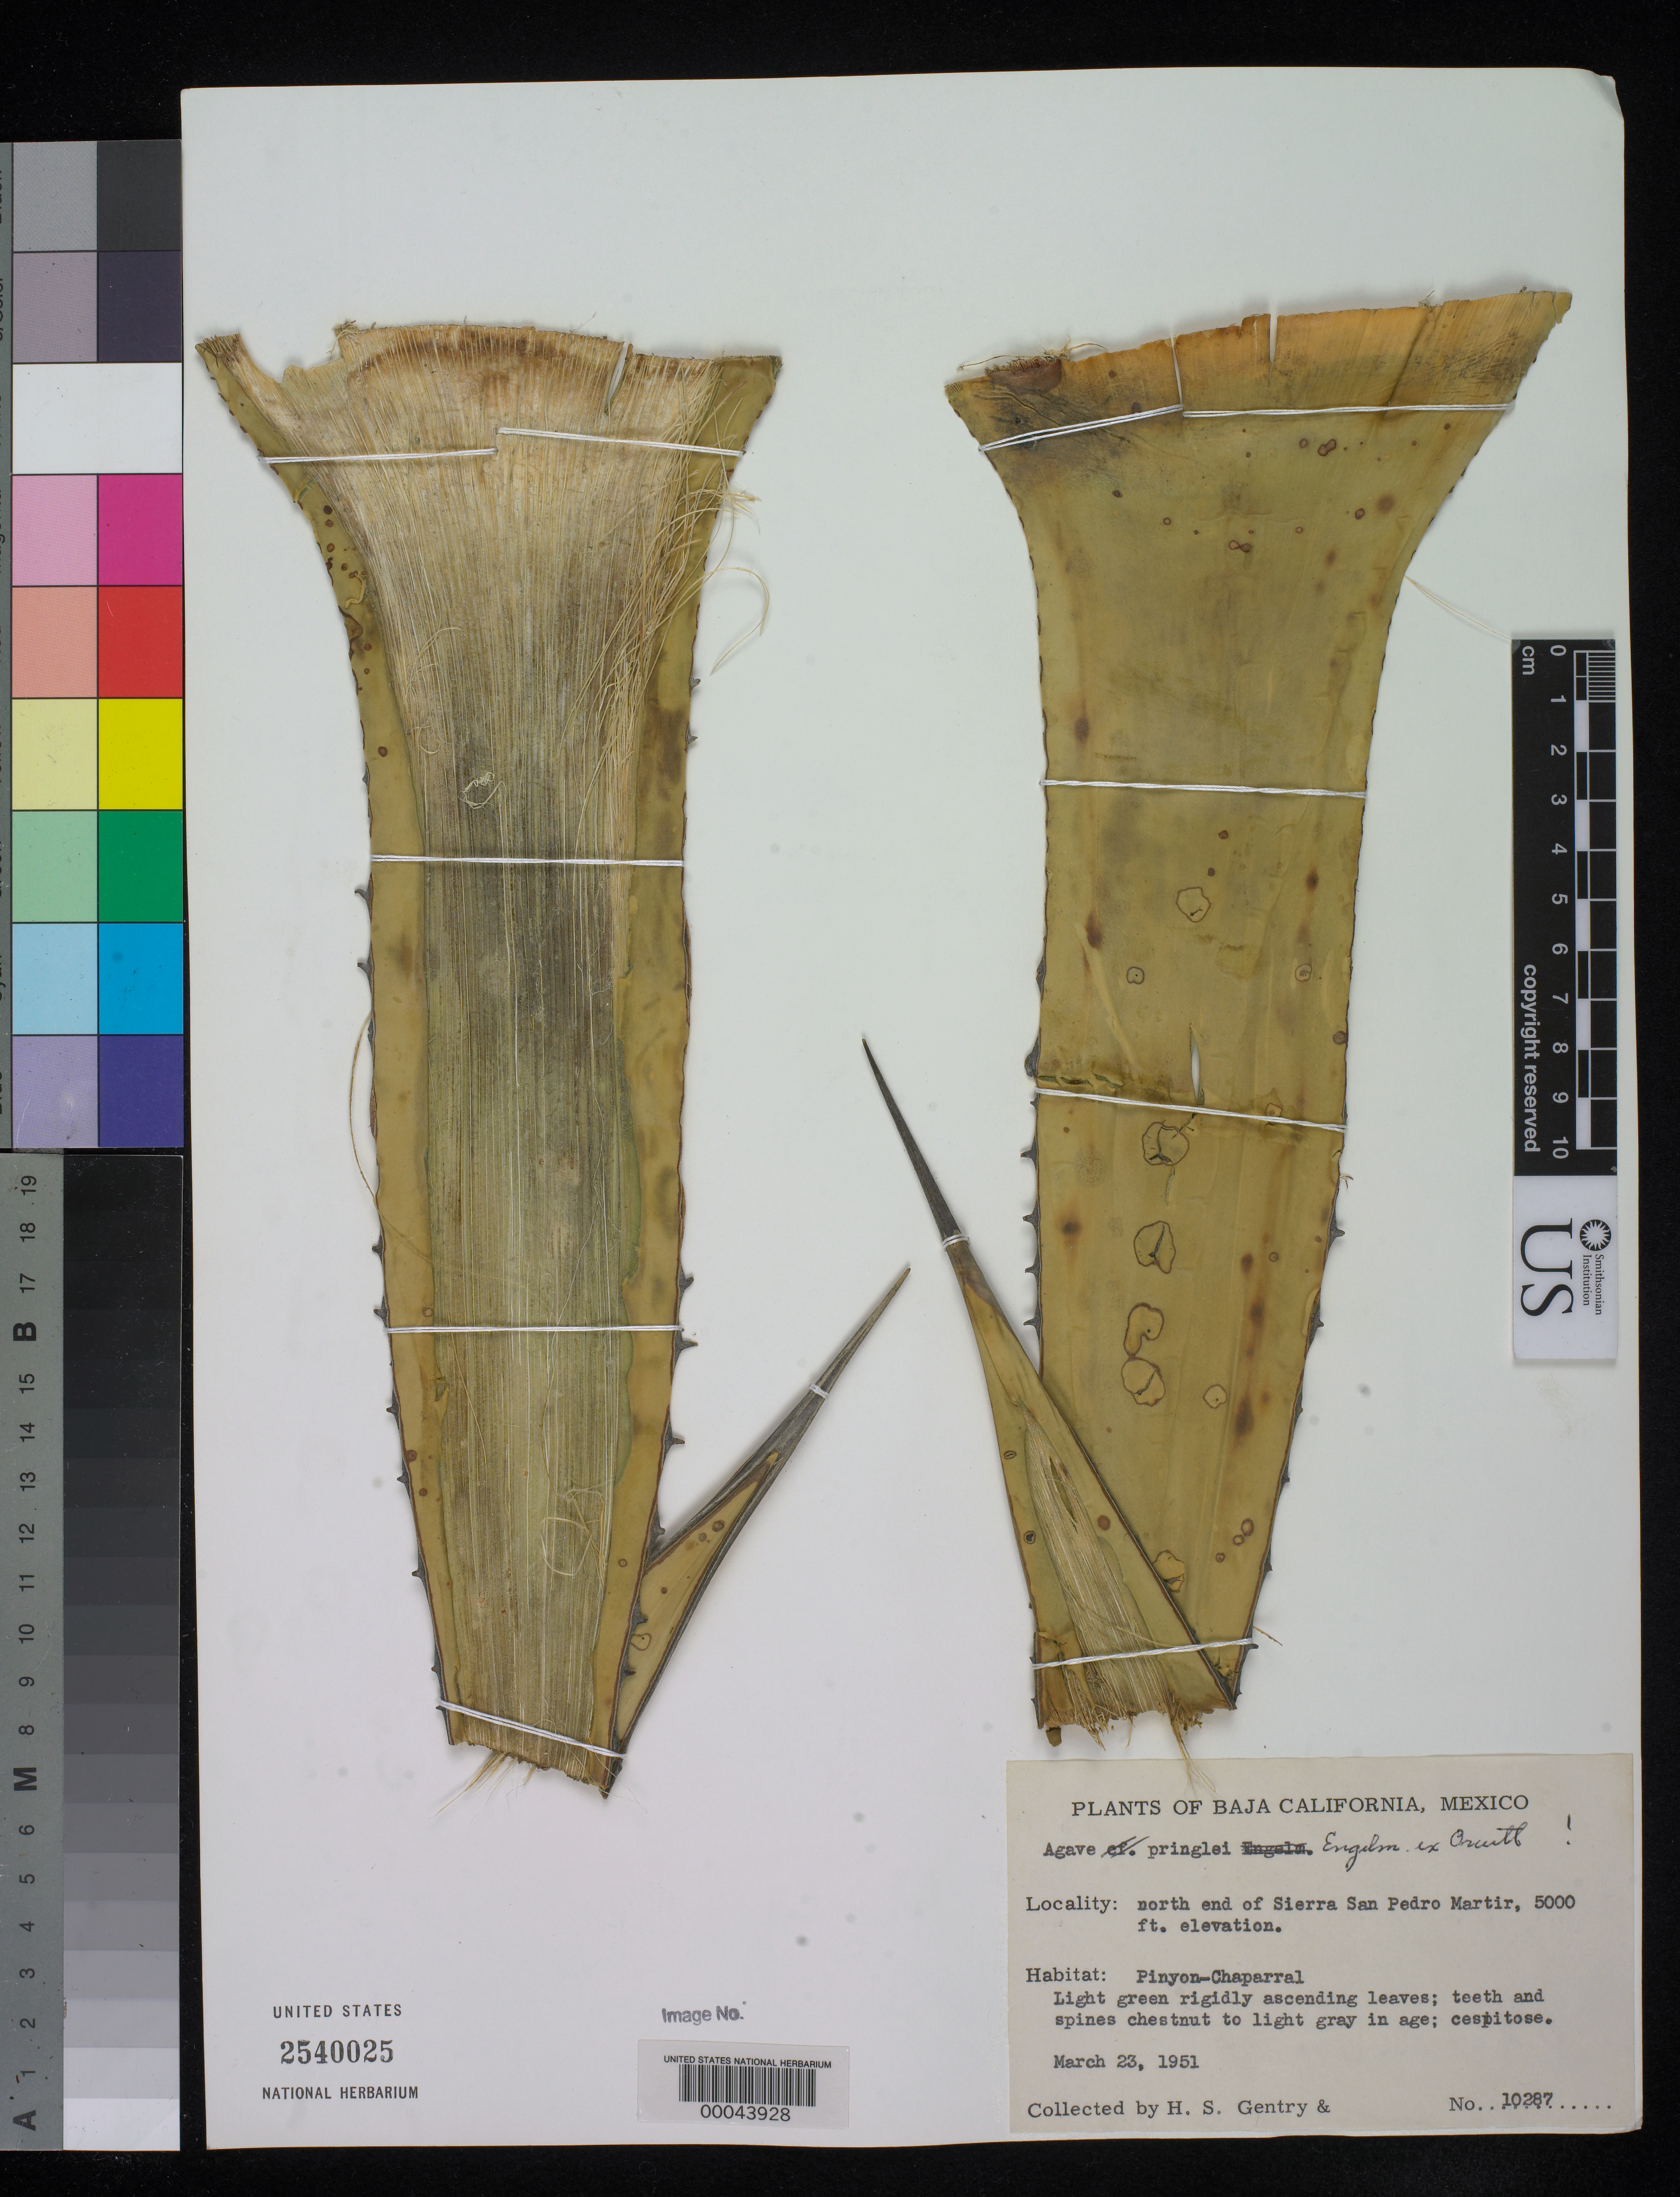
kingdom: Plantae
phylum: Tracheophyta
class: Liliopsida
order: Asparagales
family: Asparagaceae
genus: Agave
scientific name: Agave deserti subsp. pringlei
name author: (Baker) Gentry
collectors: H. S. Gentry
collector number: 10287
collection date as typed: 23 Mar 1951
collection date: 1951-03-23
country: Mexico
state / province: Baja California Norte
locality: N end of Sierra San Pedro Martir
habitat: Pinyon-chaparral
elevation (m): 1524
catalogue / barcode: US 2540025